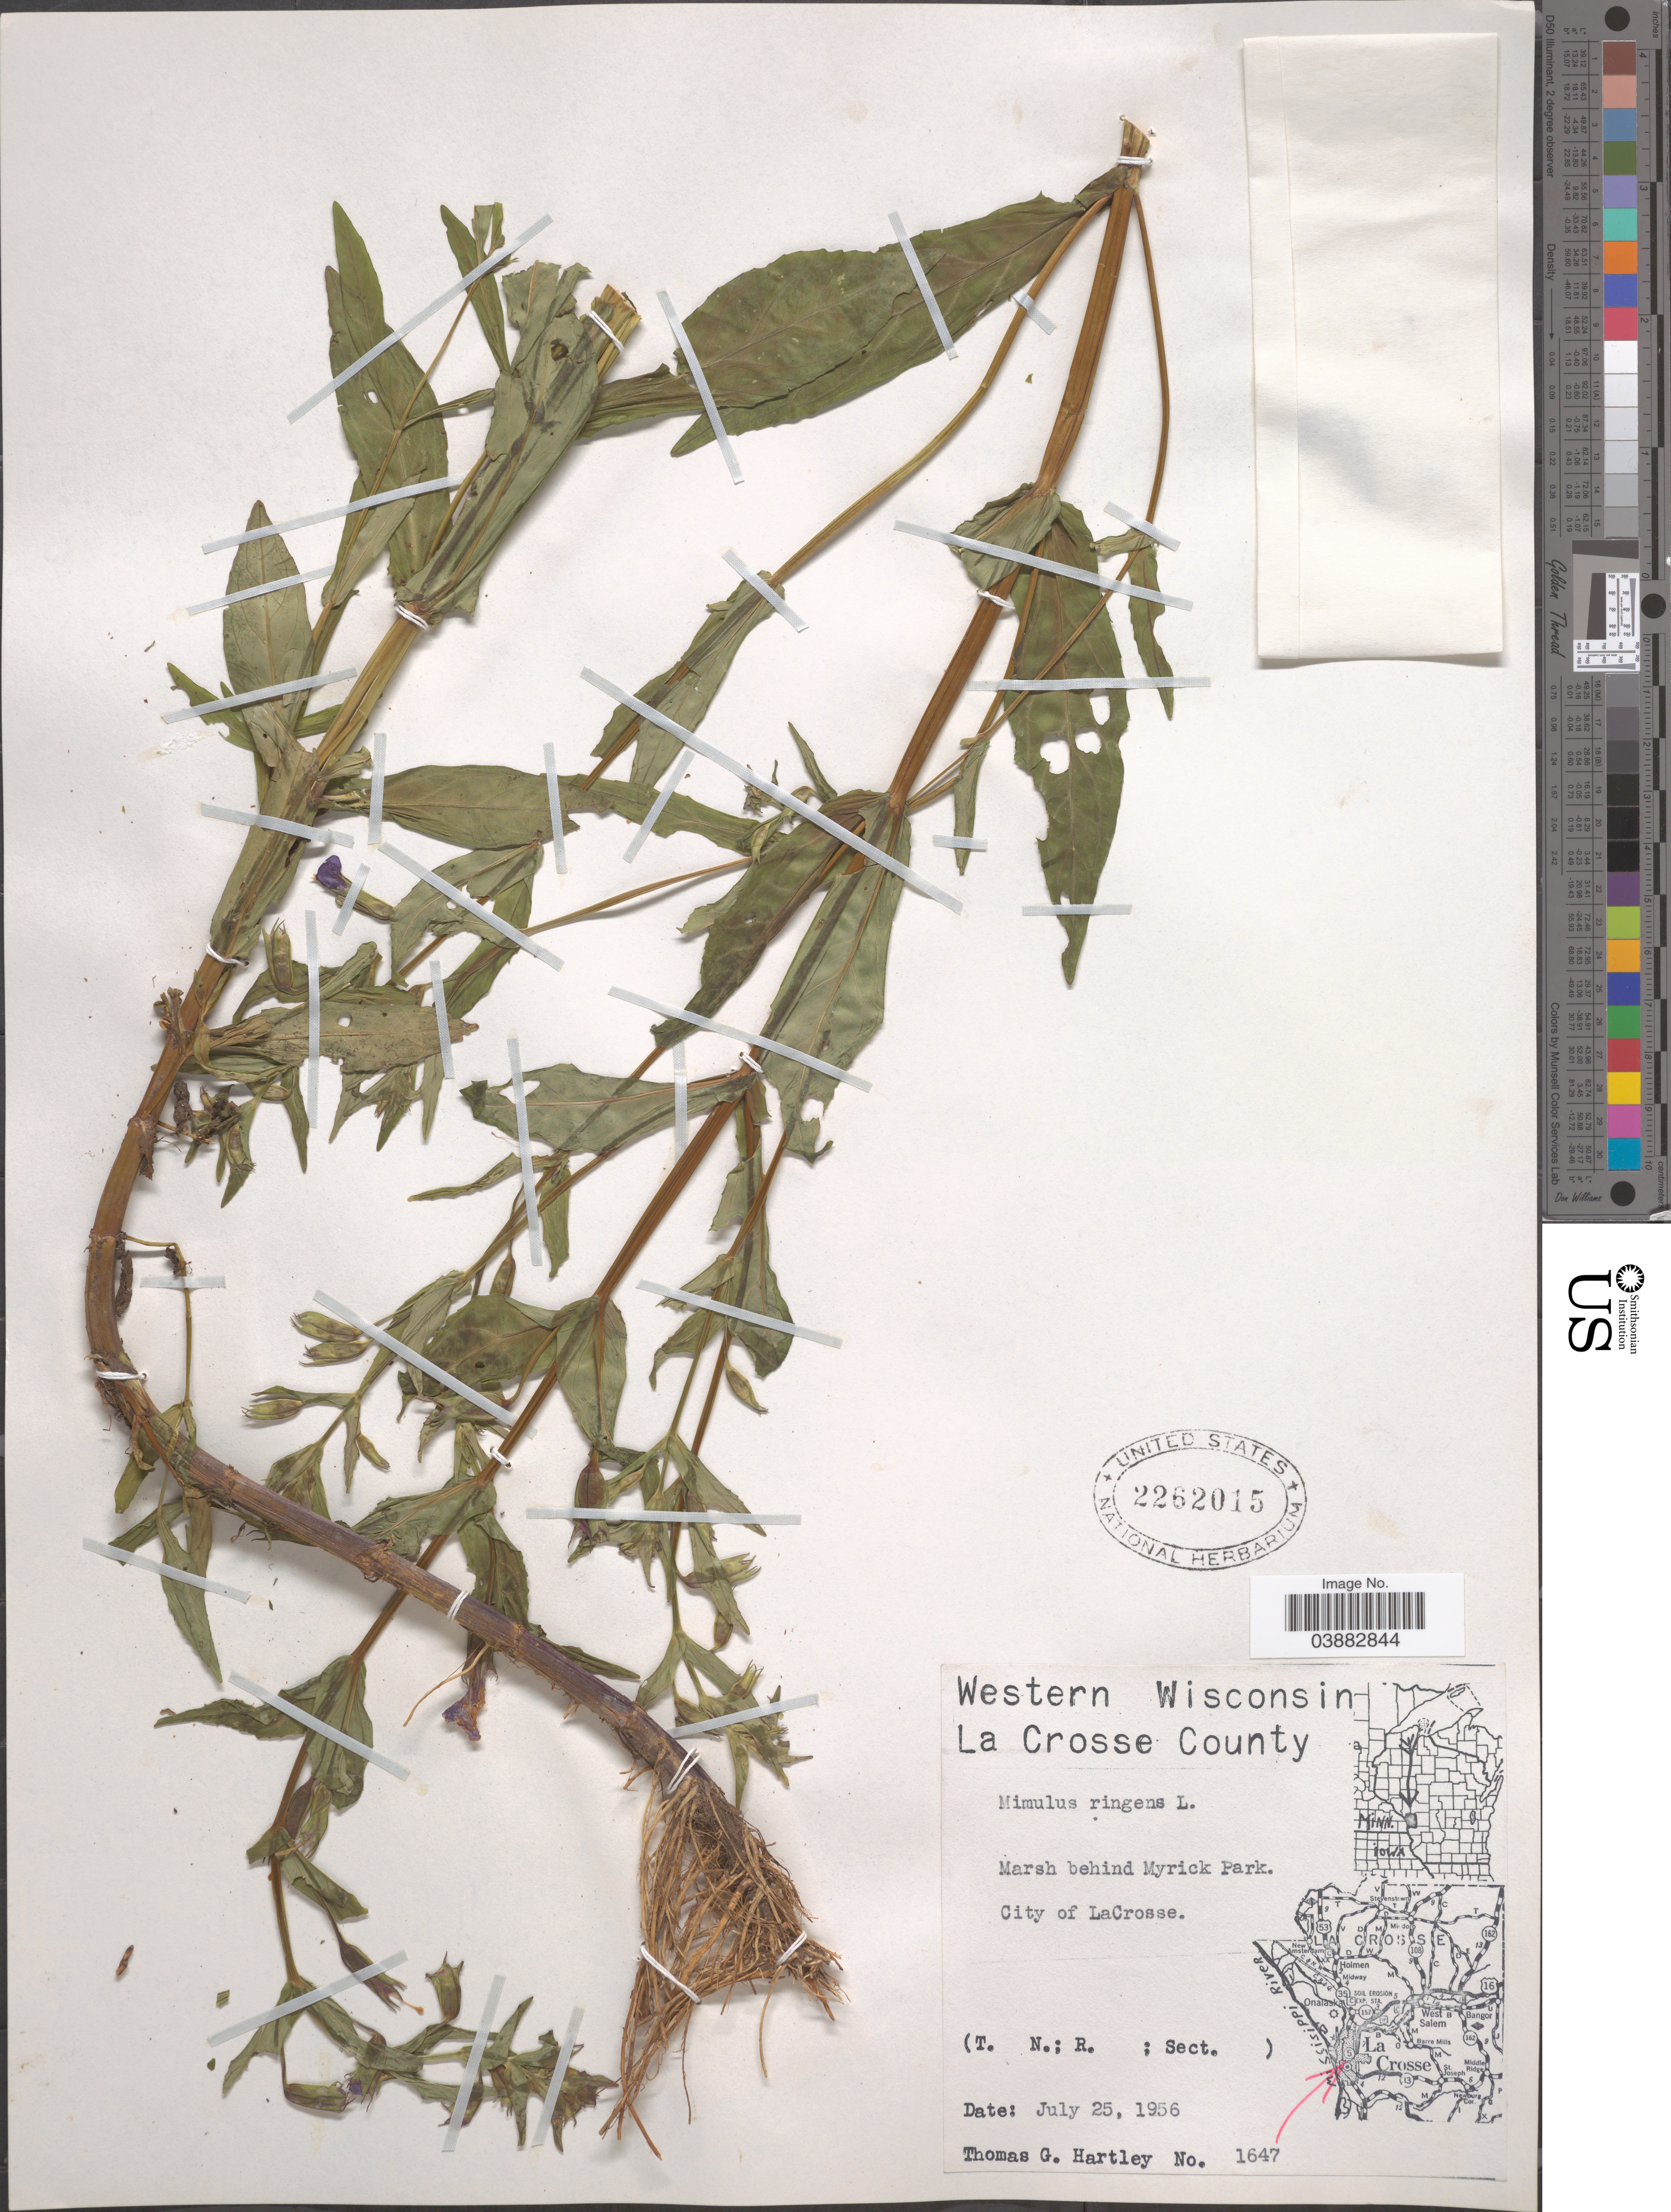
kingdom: Plantae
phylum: Tracheophyta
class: Magnoliopsida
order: Lamiales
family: Phrymaceae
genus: Mimulus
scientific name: Mimulus ringens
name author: L.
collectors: T. G. Hartley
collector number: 1647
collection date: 1956-07-25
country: United States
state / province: Wisconsin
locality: Western Wisconsin. La Crosse County. Marsh behind Myrick Park. City of LaCrosse.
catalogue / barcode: US 2262015